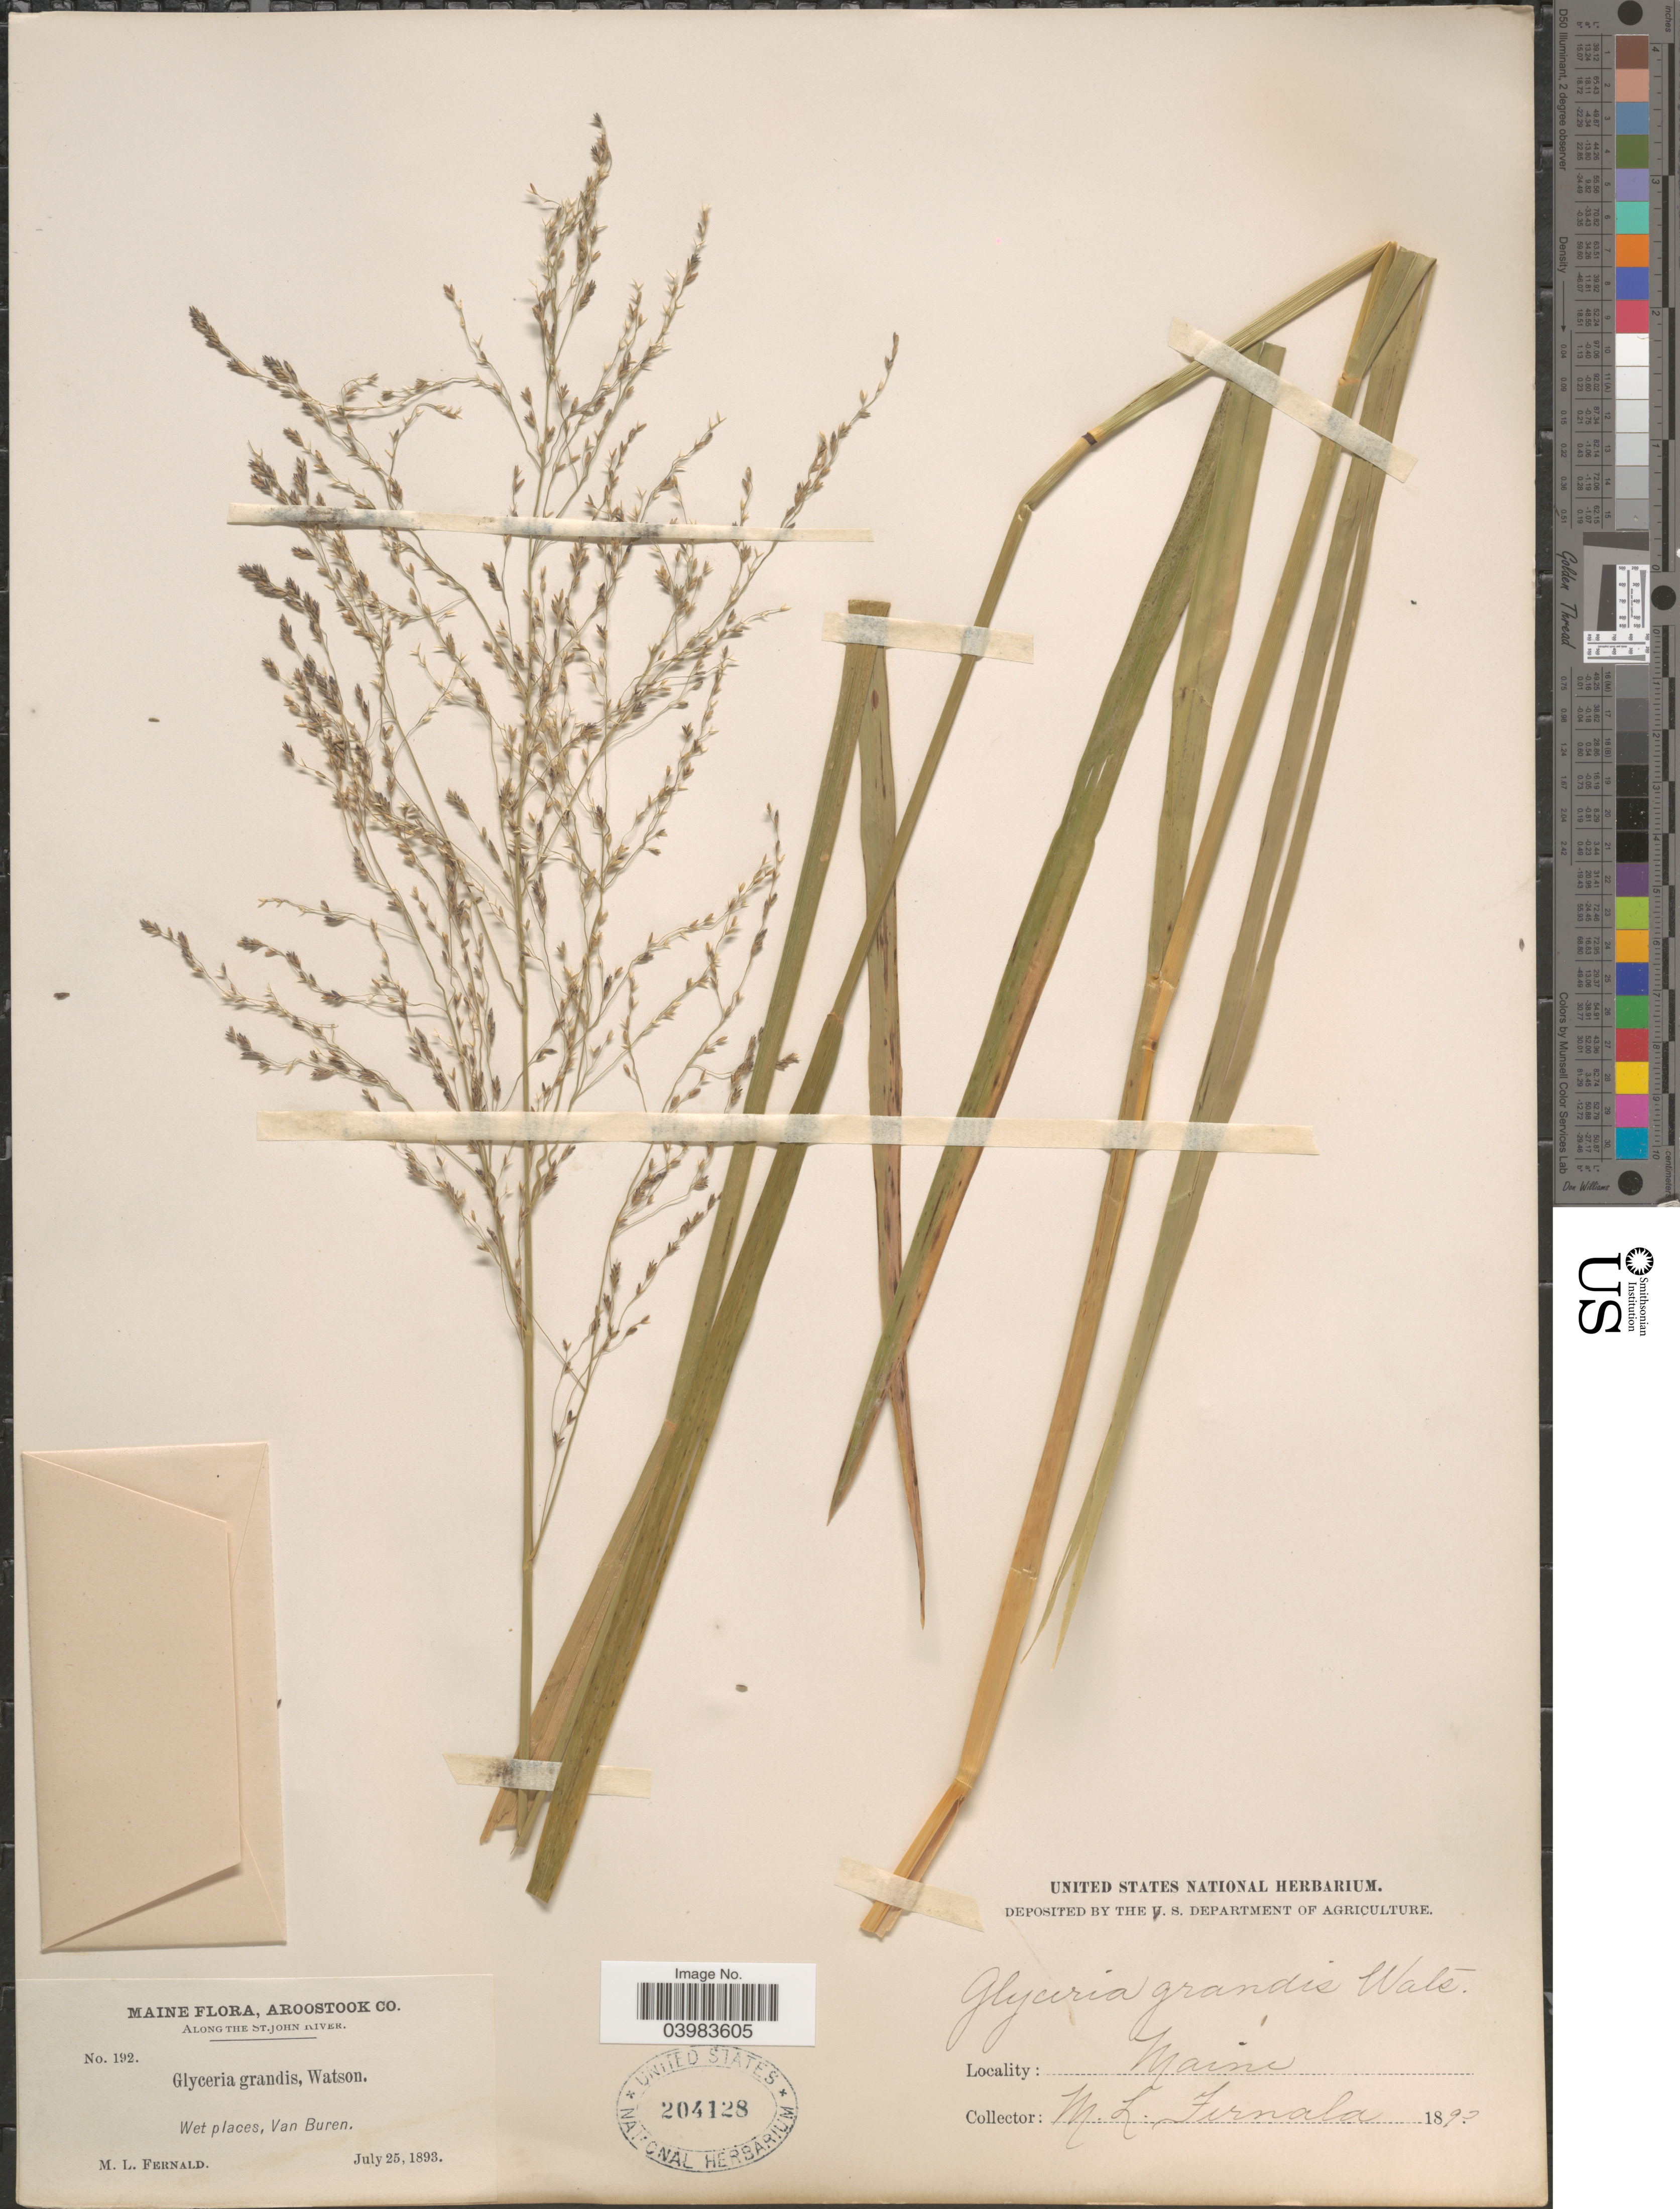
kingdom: Plantae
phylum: Tracheophyta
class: Liliopsida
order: Poales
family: Poaceae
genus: Glyceria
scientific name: Glyceria grandis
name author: S. Watson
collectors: M. L. Fernald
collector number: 192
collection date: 1893-07-25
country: United States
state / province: Maine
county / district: Aroostook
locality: Along the St. John River. Wet places, Van Buren.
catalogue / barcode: US 204128